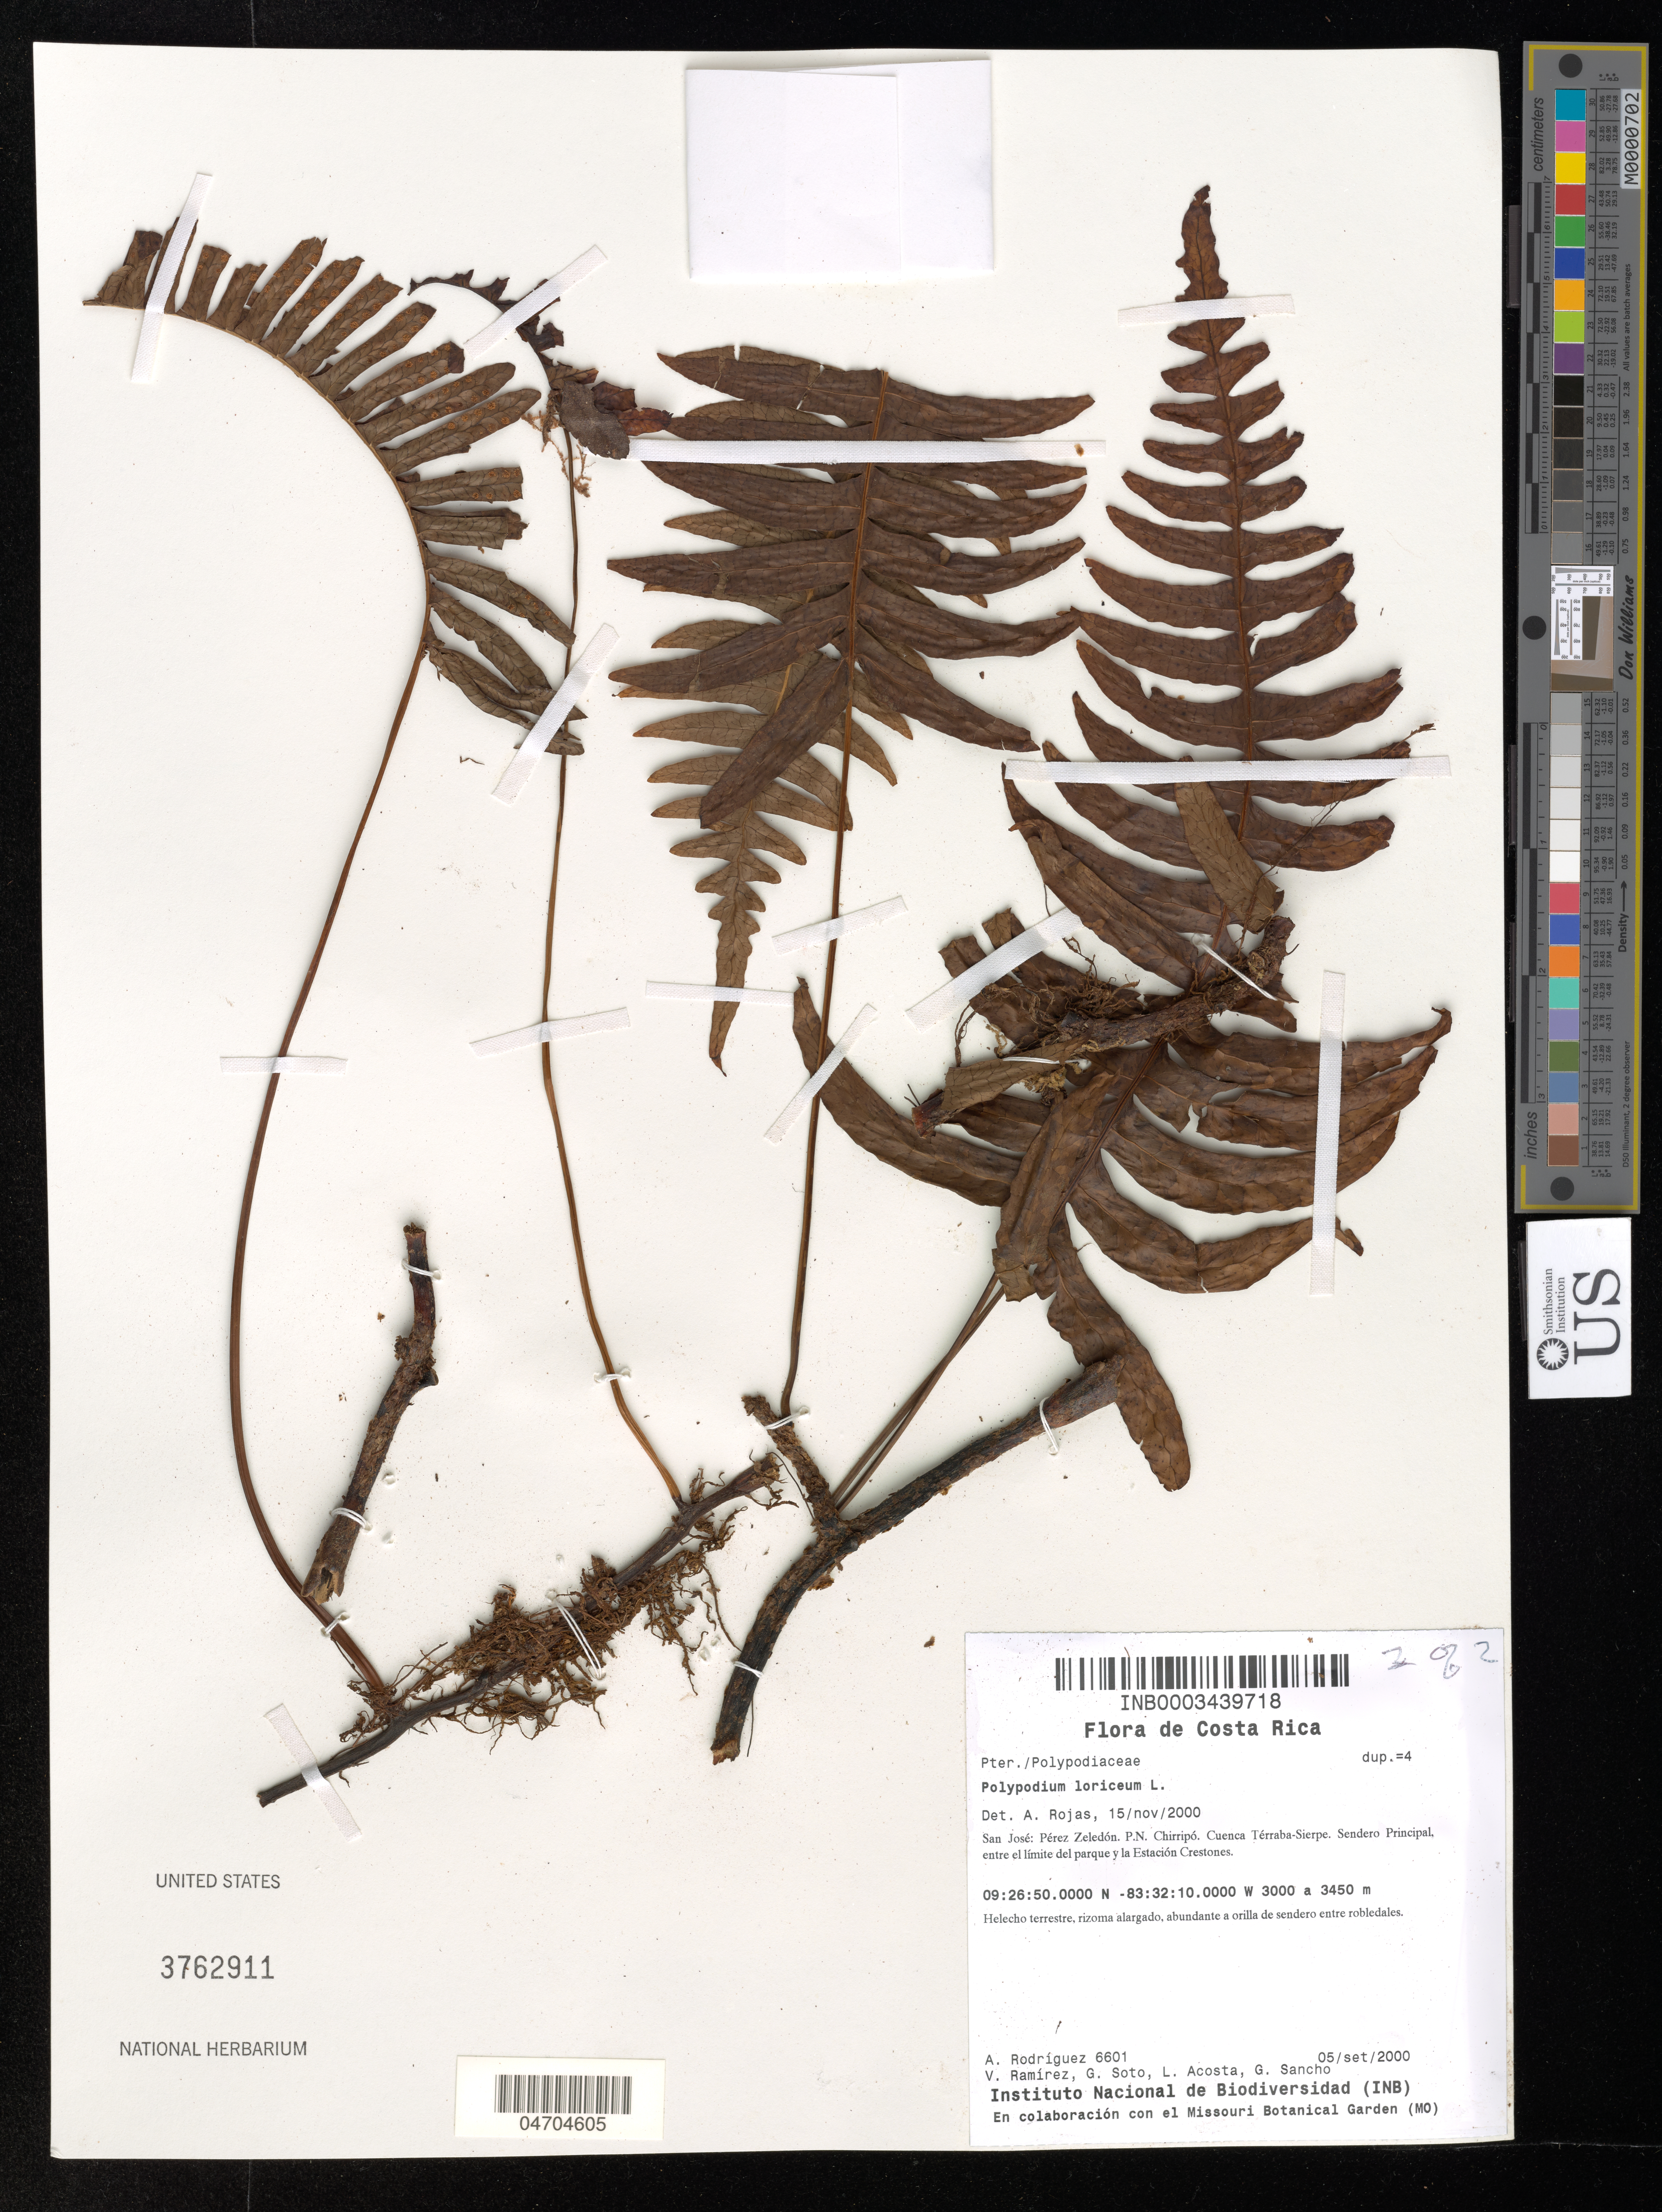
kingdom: Plantae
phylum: Tracheophyta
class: Polypodiopsida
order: Polypodiales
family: Polypodiaceae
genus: Polypodium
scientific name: Polypodium loriceum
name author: L.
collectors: A. Rodríguez, V. Ramirez, G. Soto, L. Acosta & G. Sancho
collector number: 6601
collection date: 2000-09-05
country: Costa Rica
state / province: San José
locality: Pérez Zeledón. P. N. Chirripó. Cuenca Térraba-Sierpe. Sendero Principal, entre el límite del parque y la Estación Crestones.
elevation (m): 3000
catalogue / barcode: US 3762911